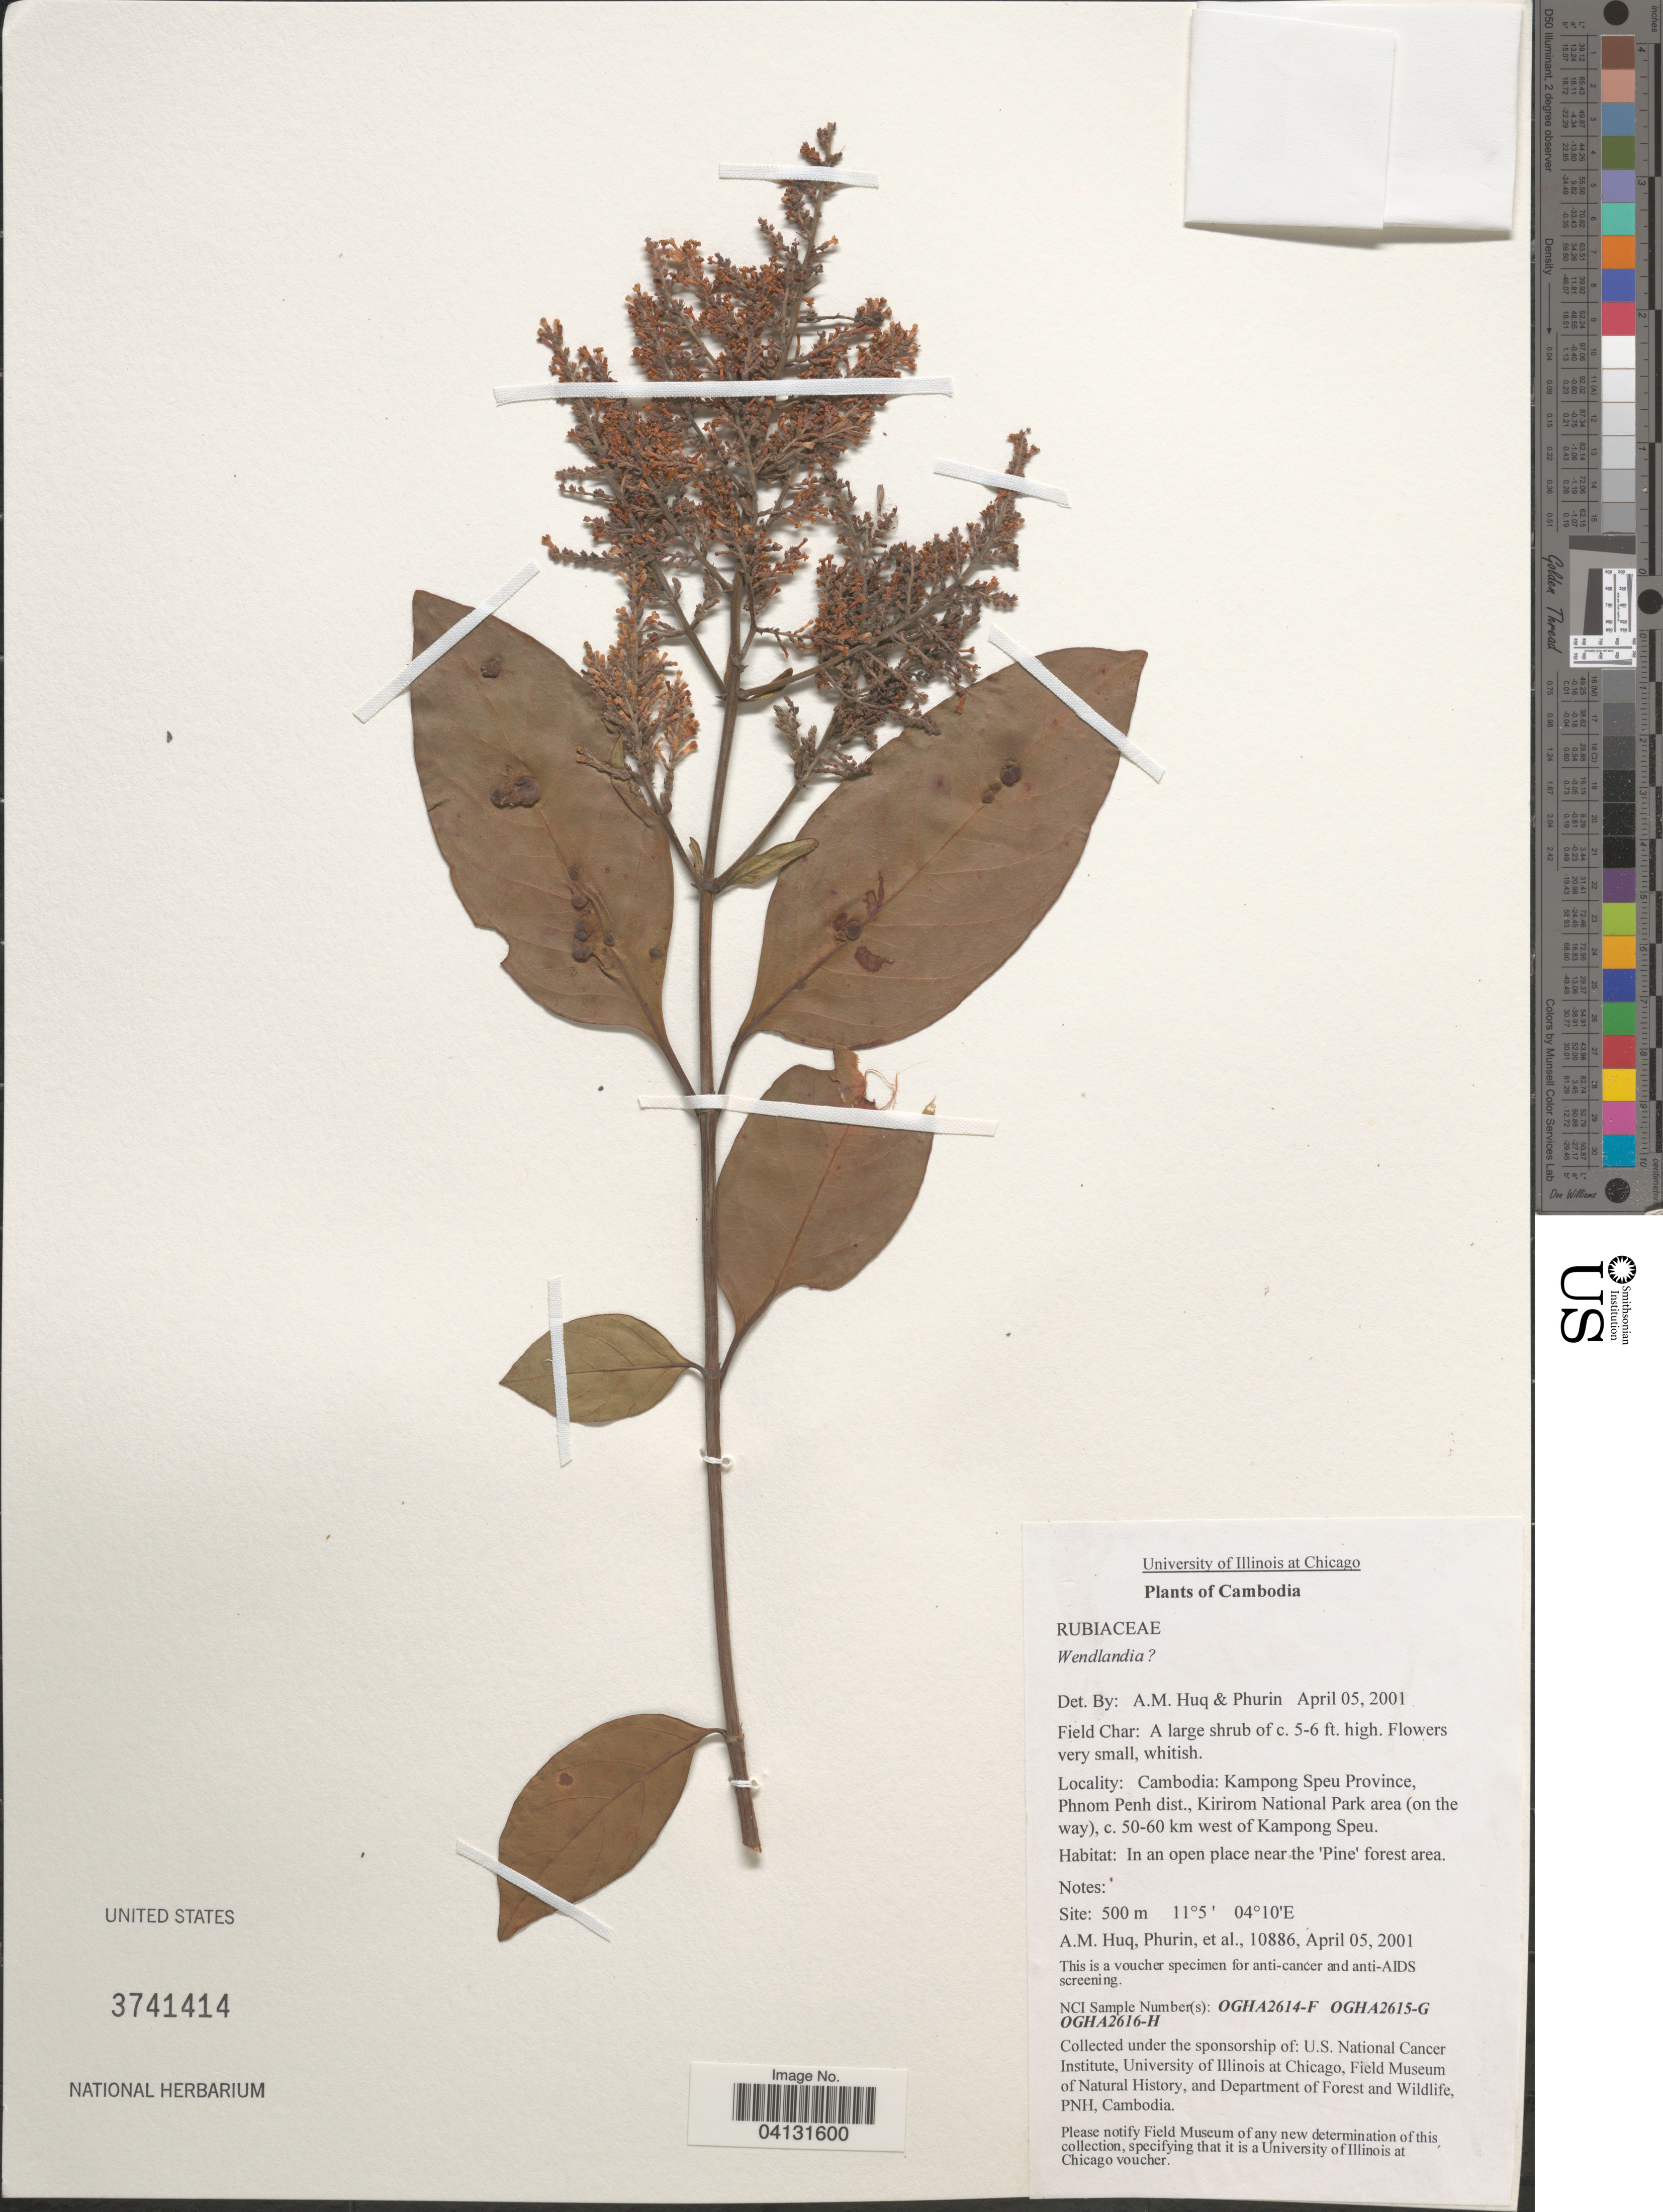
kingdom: Plantae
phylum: Tracheophyta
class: Magnoliopsida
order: Gentianales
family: Rubiaceae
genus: Wendlandia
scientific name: Wendlandia sp.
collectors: A. M. Huq, -. Phurin & et al.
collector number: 10886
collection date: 2001-04-05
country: Cambodia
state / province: Kampong Speu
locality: Phnom Penh dist., Kirirom National Park area (on the way), c. 50-60 km west of Kampong Speu.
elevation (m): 500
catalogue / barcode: US 3741414